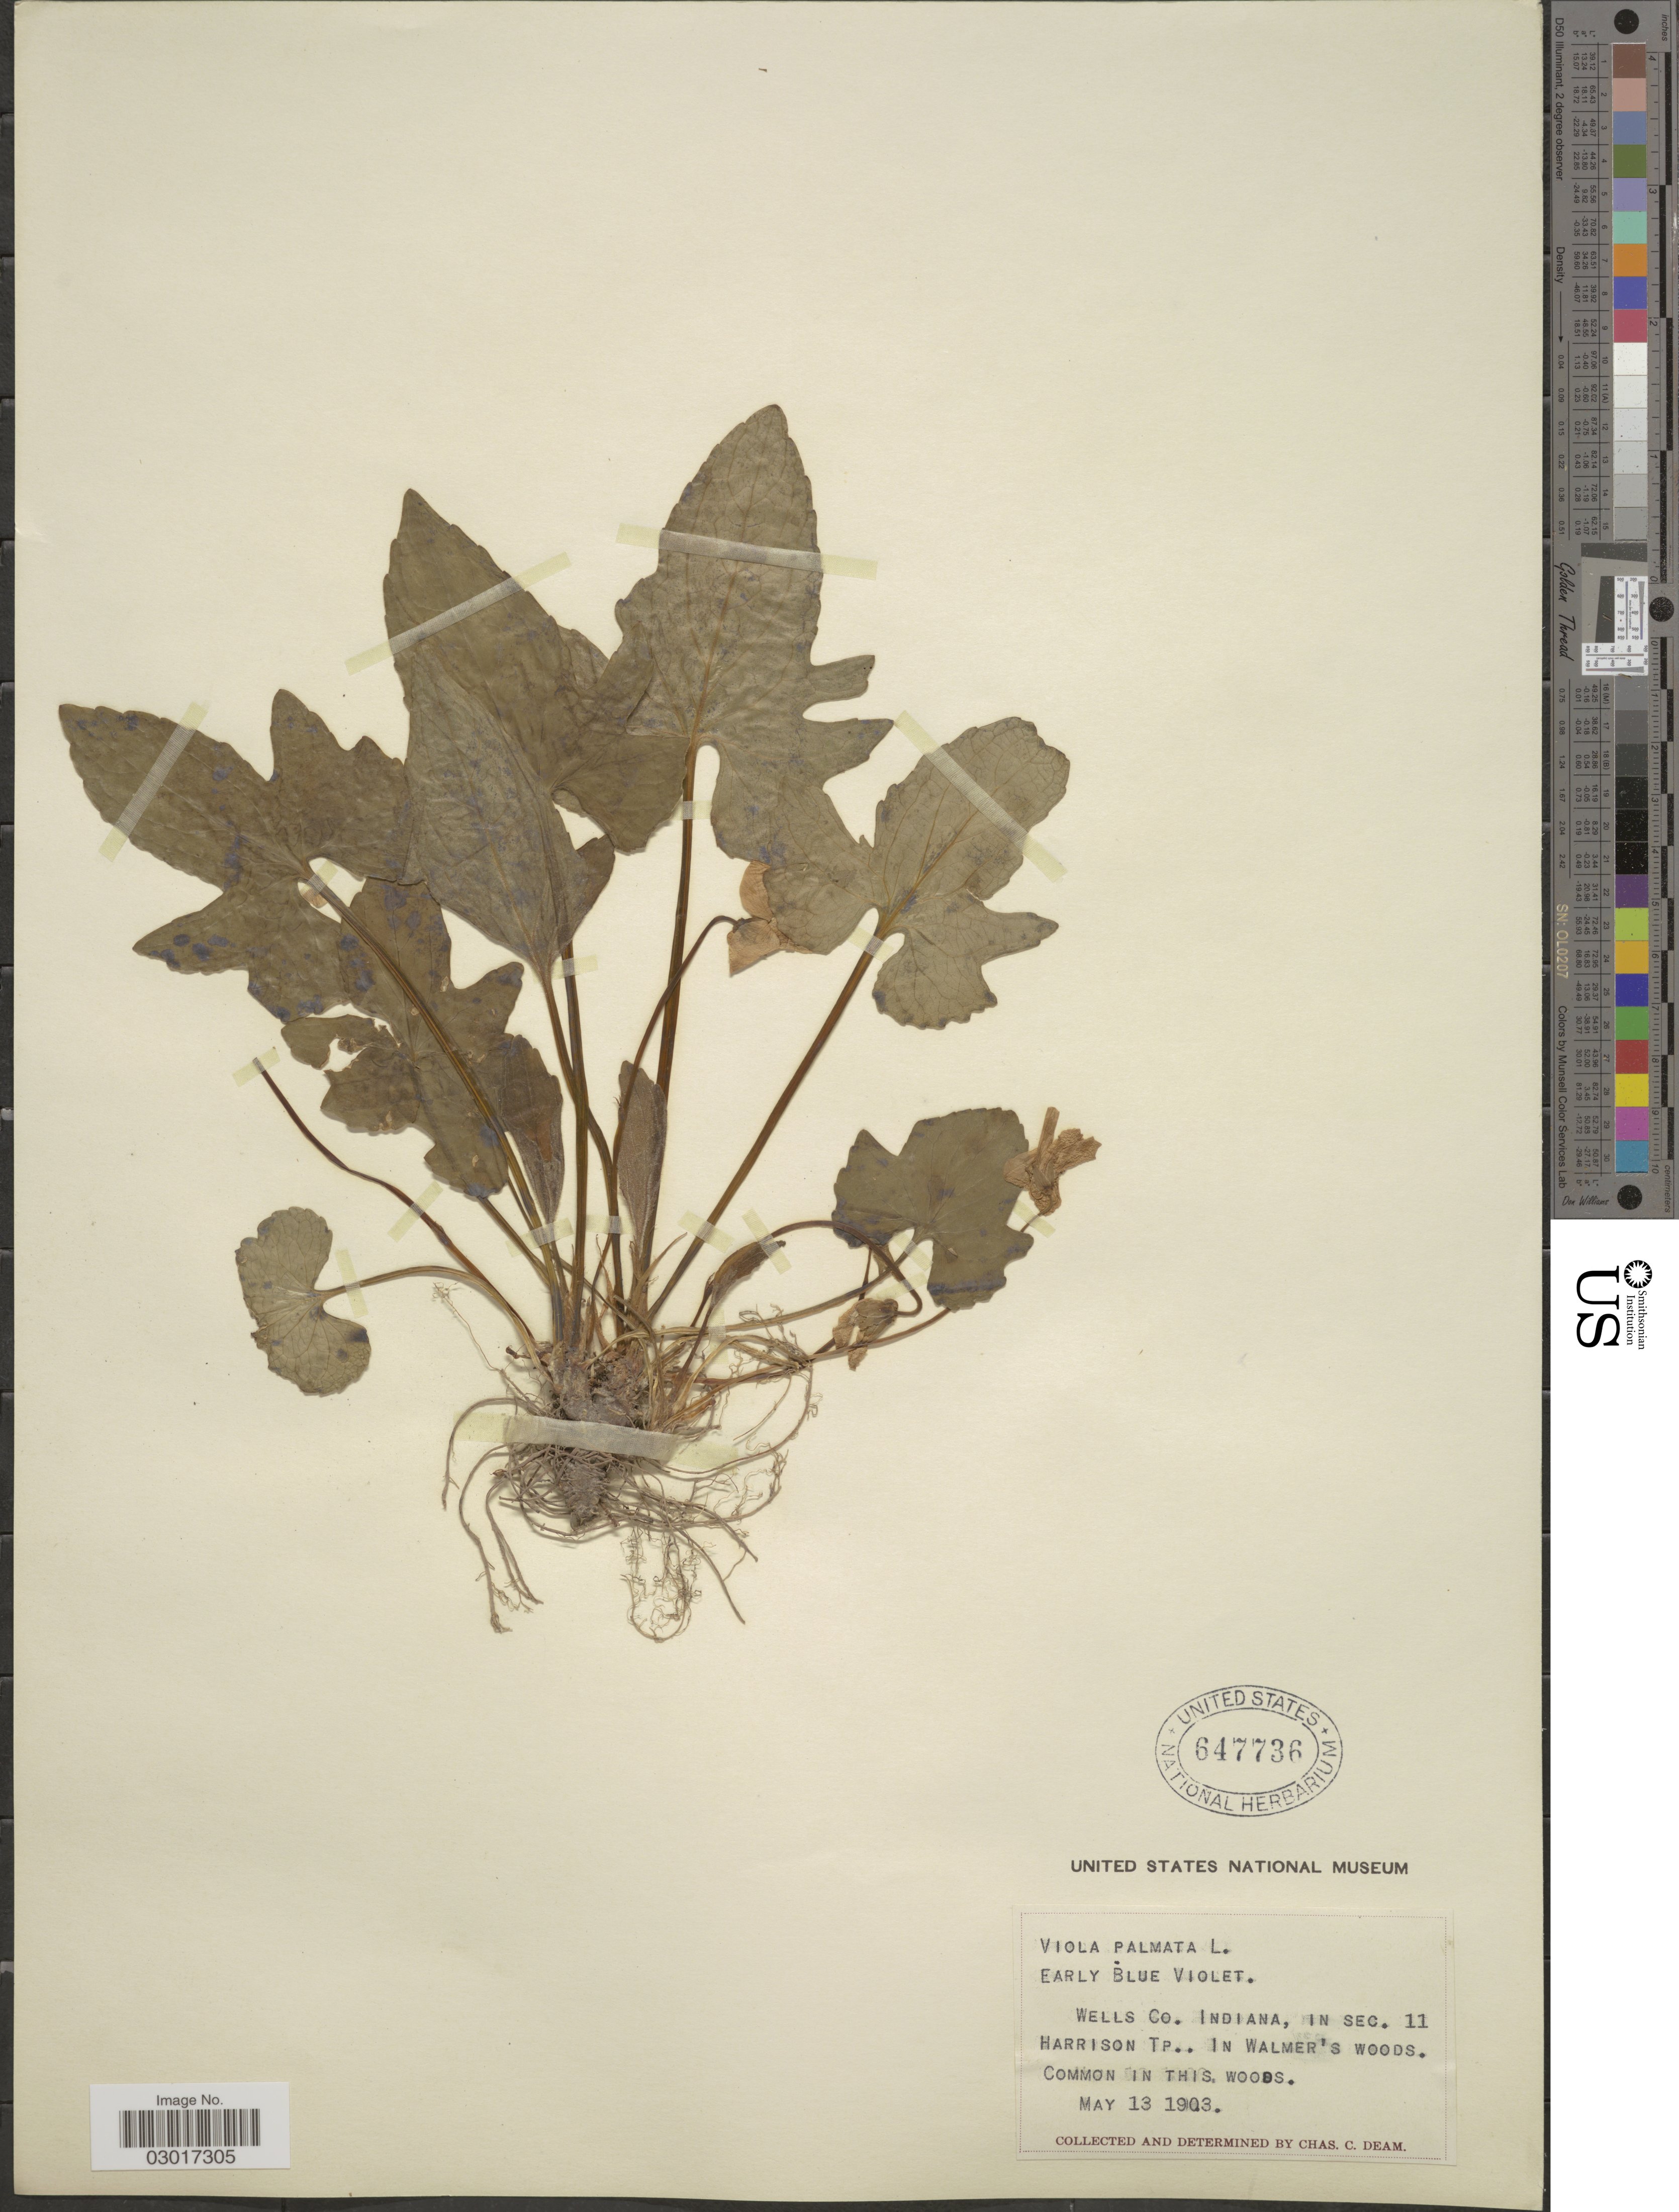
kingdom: Plantae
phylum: Tracheophyta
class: Magnoliopsida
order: Malpighiales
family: Violaceae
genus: Viola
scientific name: Viola triloba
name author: Schwein.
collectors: C. C. Deam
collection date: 1903-05-13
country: United States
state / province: Indiana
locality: Wells Co., In sec. 11 Harrison Tp. In Walmer's woods.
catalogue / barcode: US 647736